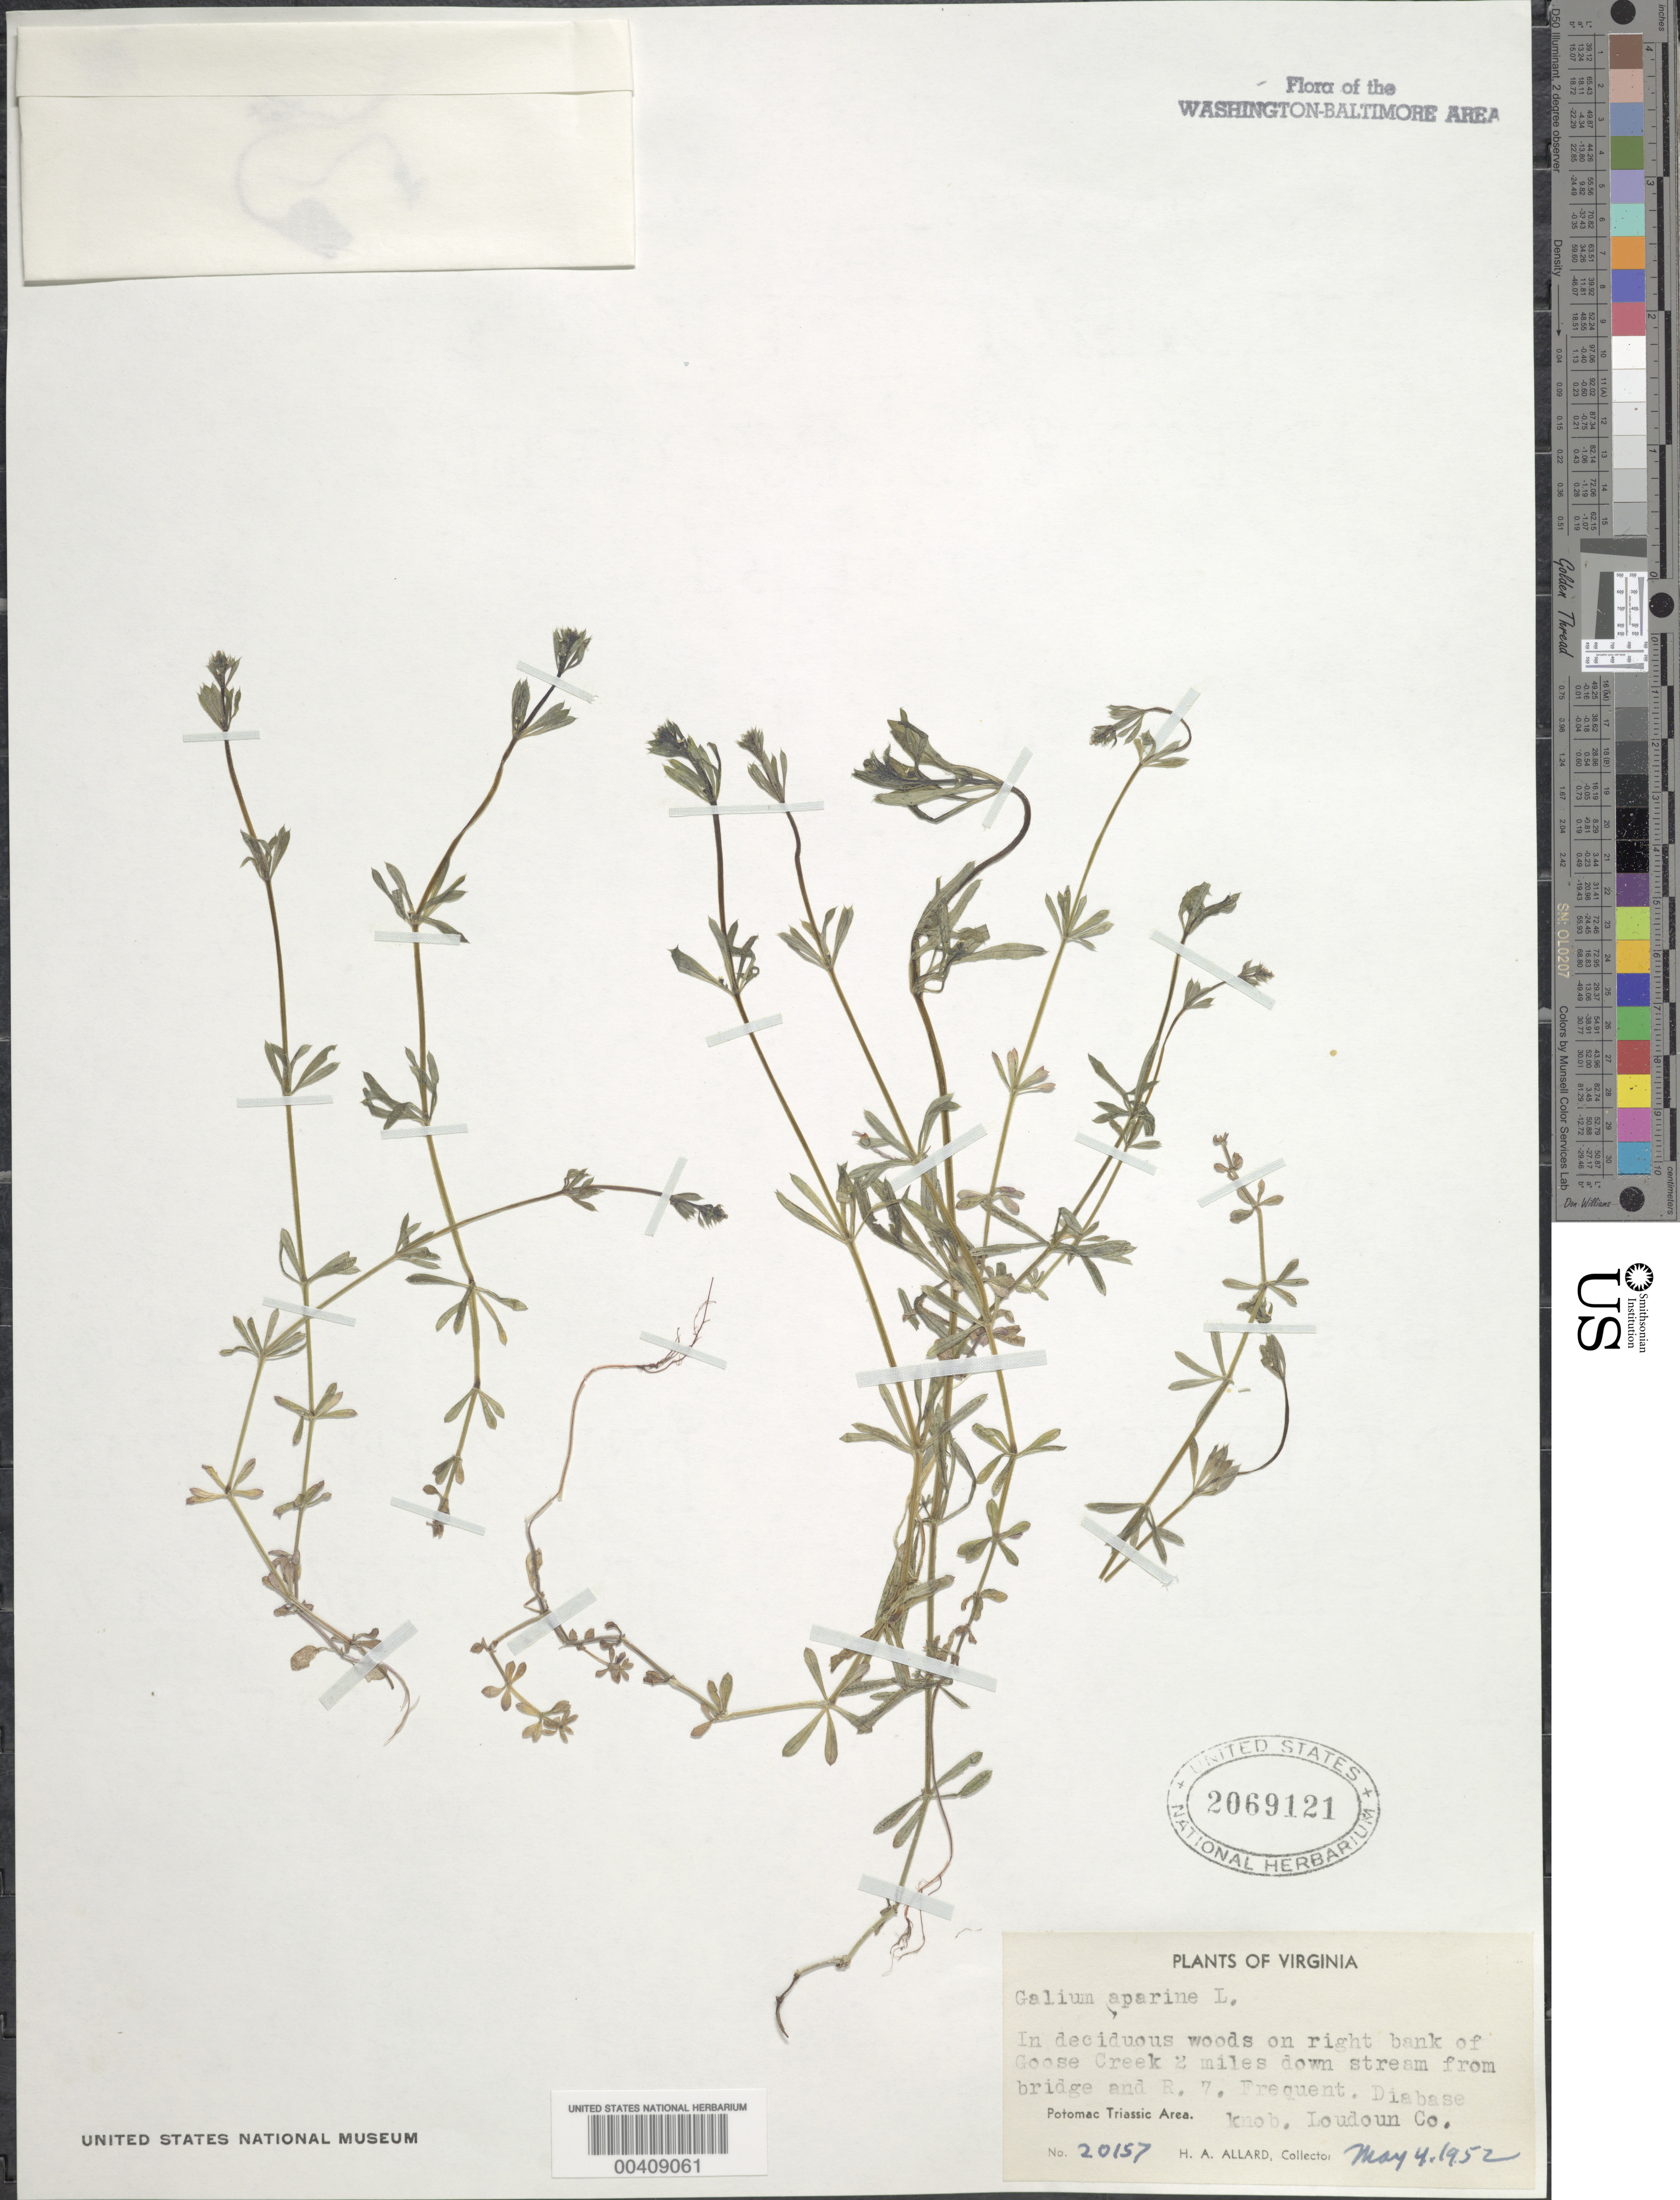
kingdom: Plantae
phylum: Tracheophyta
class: Magnoliopsida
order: Gentianales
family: Rubiaceae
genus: Galium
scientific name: Galium aparine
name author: L.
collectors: H. A. Allard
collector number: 20157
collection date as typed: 04 May 1952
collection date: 1952-05-04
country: United States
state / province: Virginia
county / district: Loudoun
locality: Goose Creek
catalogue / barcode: US 2069121